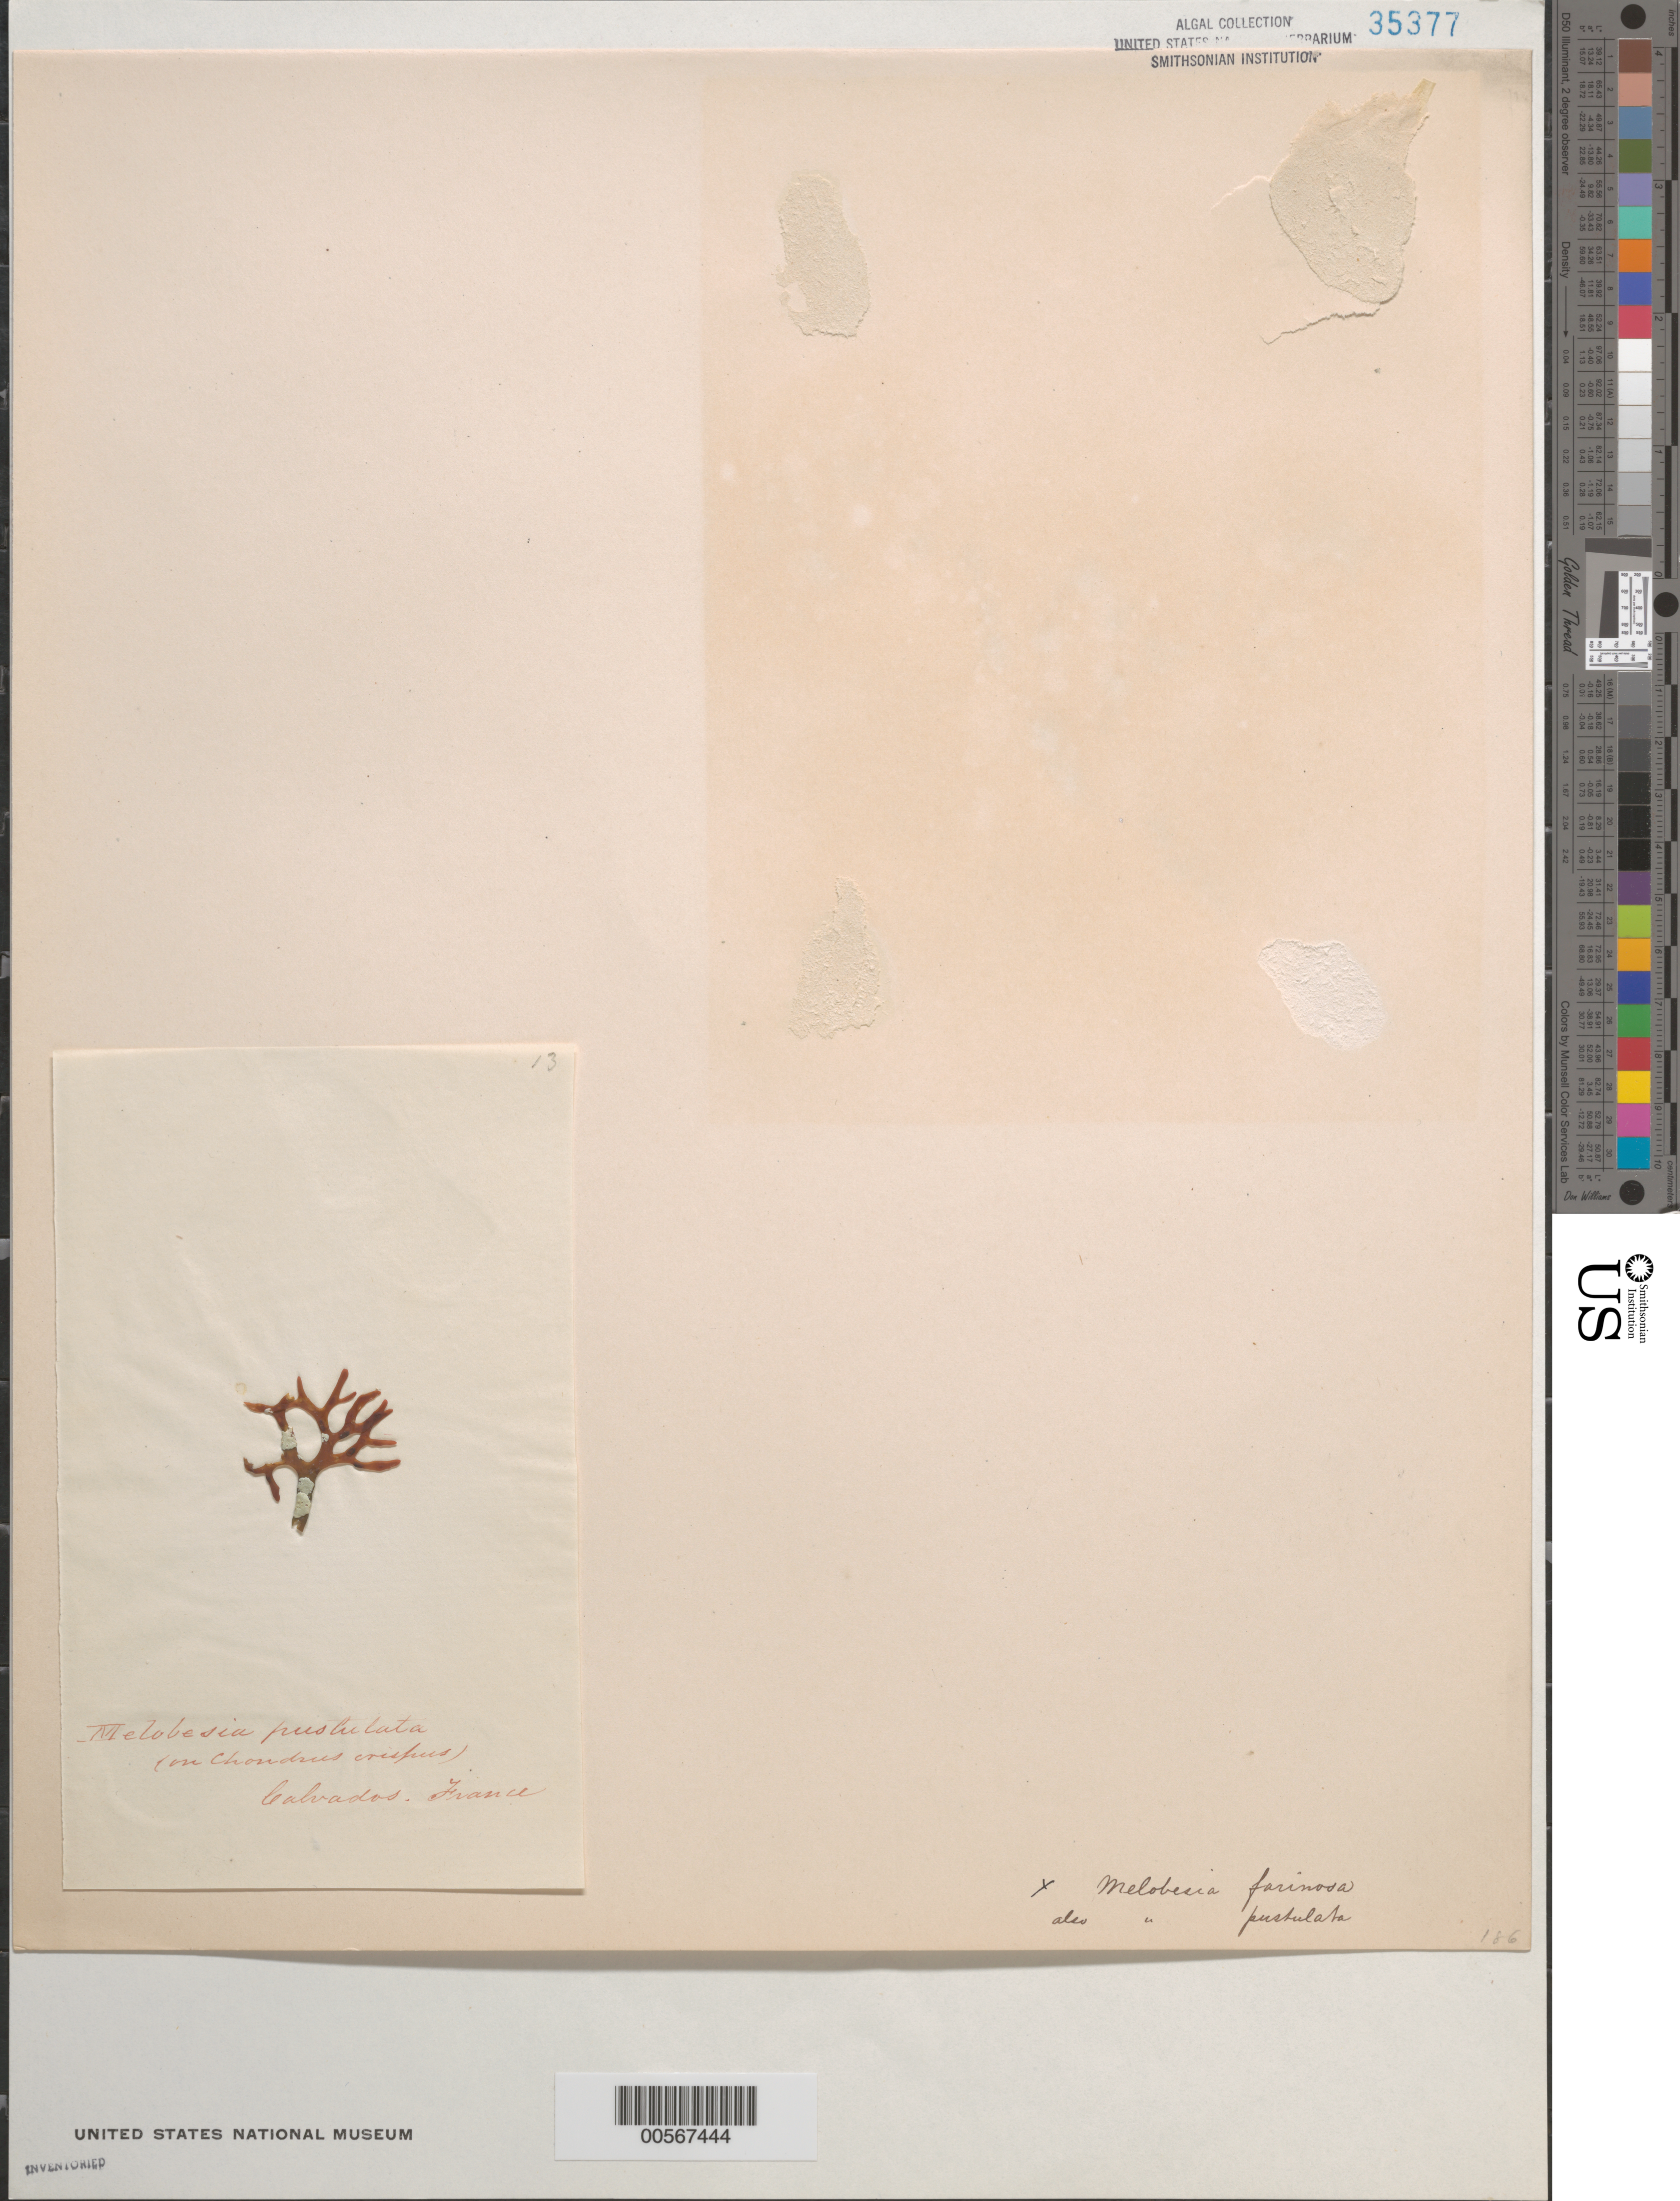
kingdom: Plantae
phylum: Rhodophyta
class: Florideophyceae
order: Corallinales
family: Hydrolithaceae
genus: Hydrolithon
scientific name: Hydrolithon farinosum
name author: (J.V.Lamouroux) Penrose & Y.M. Chamb.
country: France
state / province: Normandie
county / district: Calvados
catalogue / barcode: US 35377